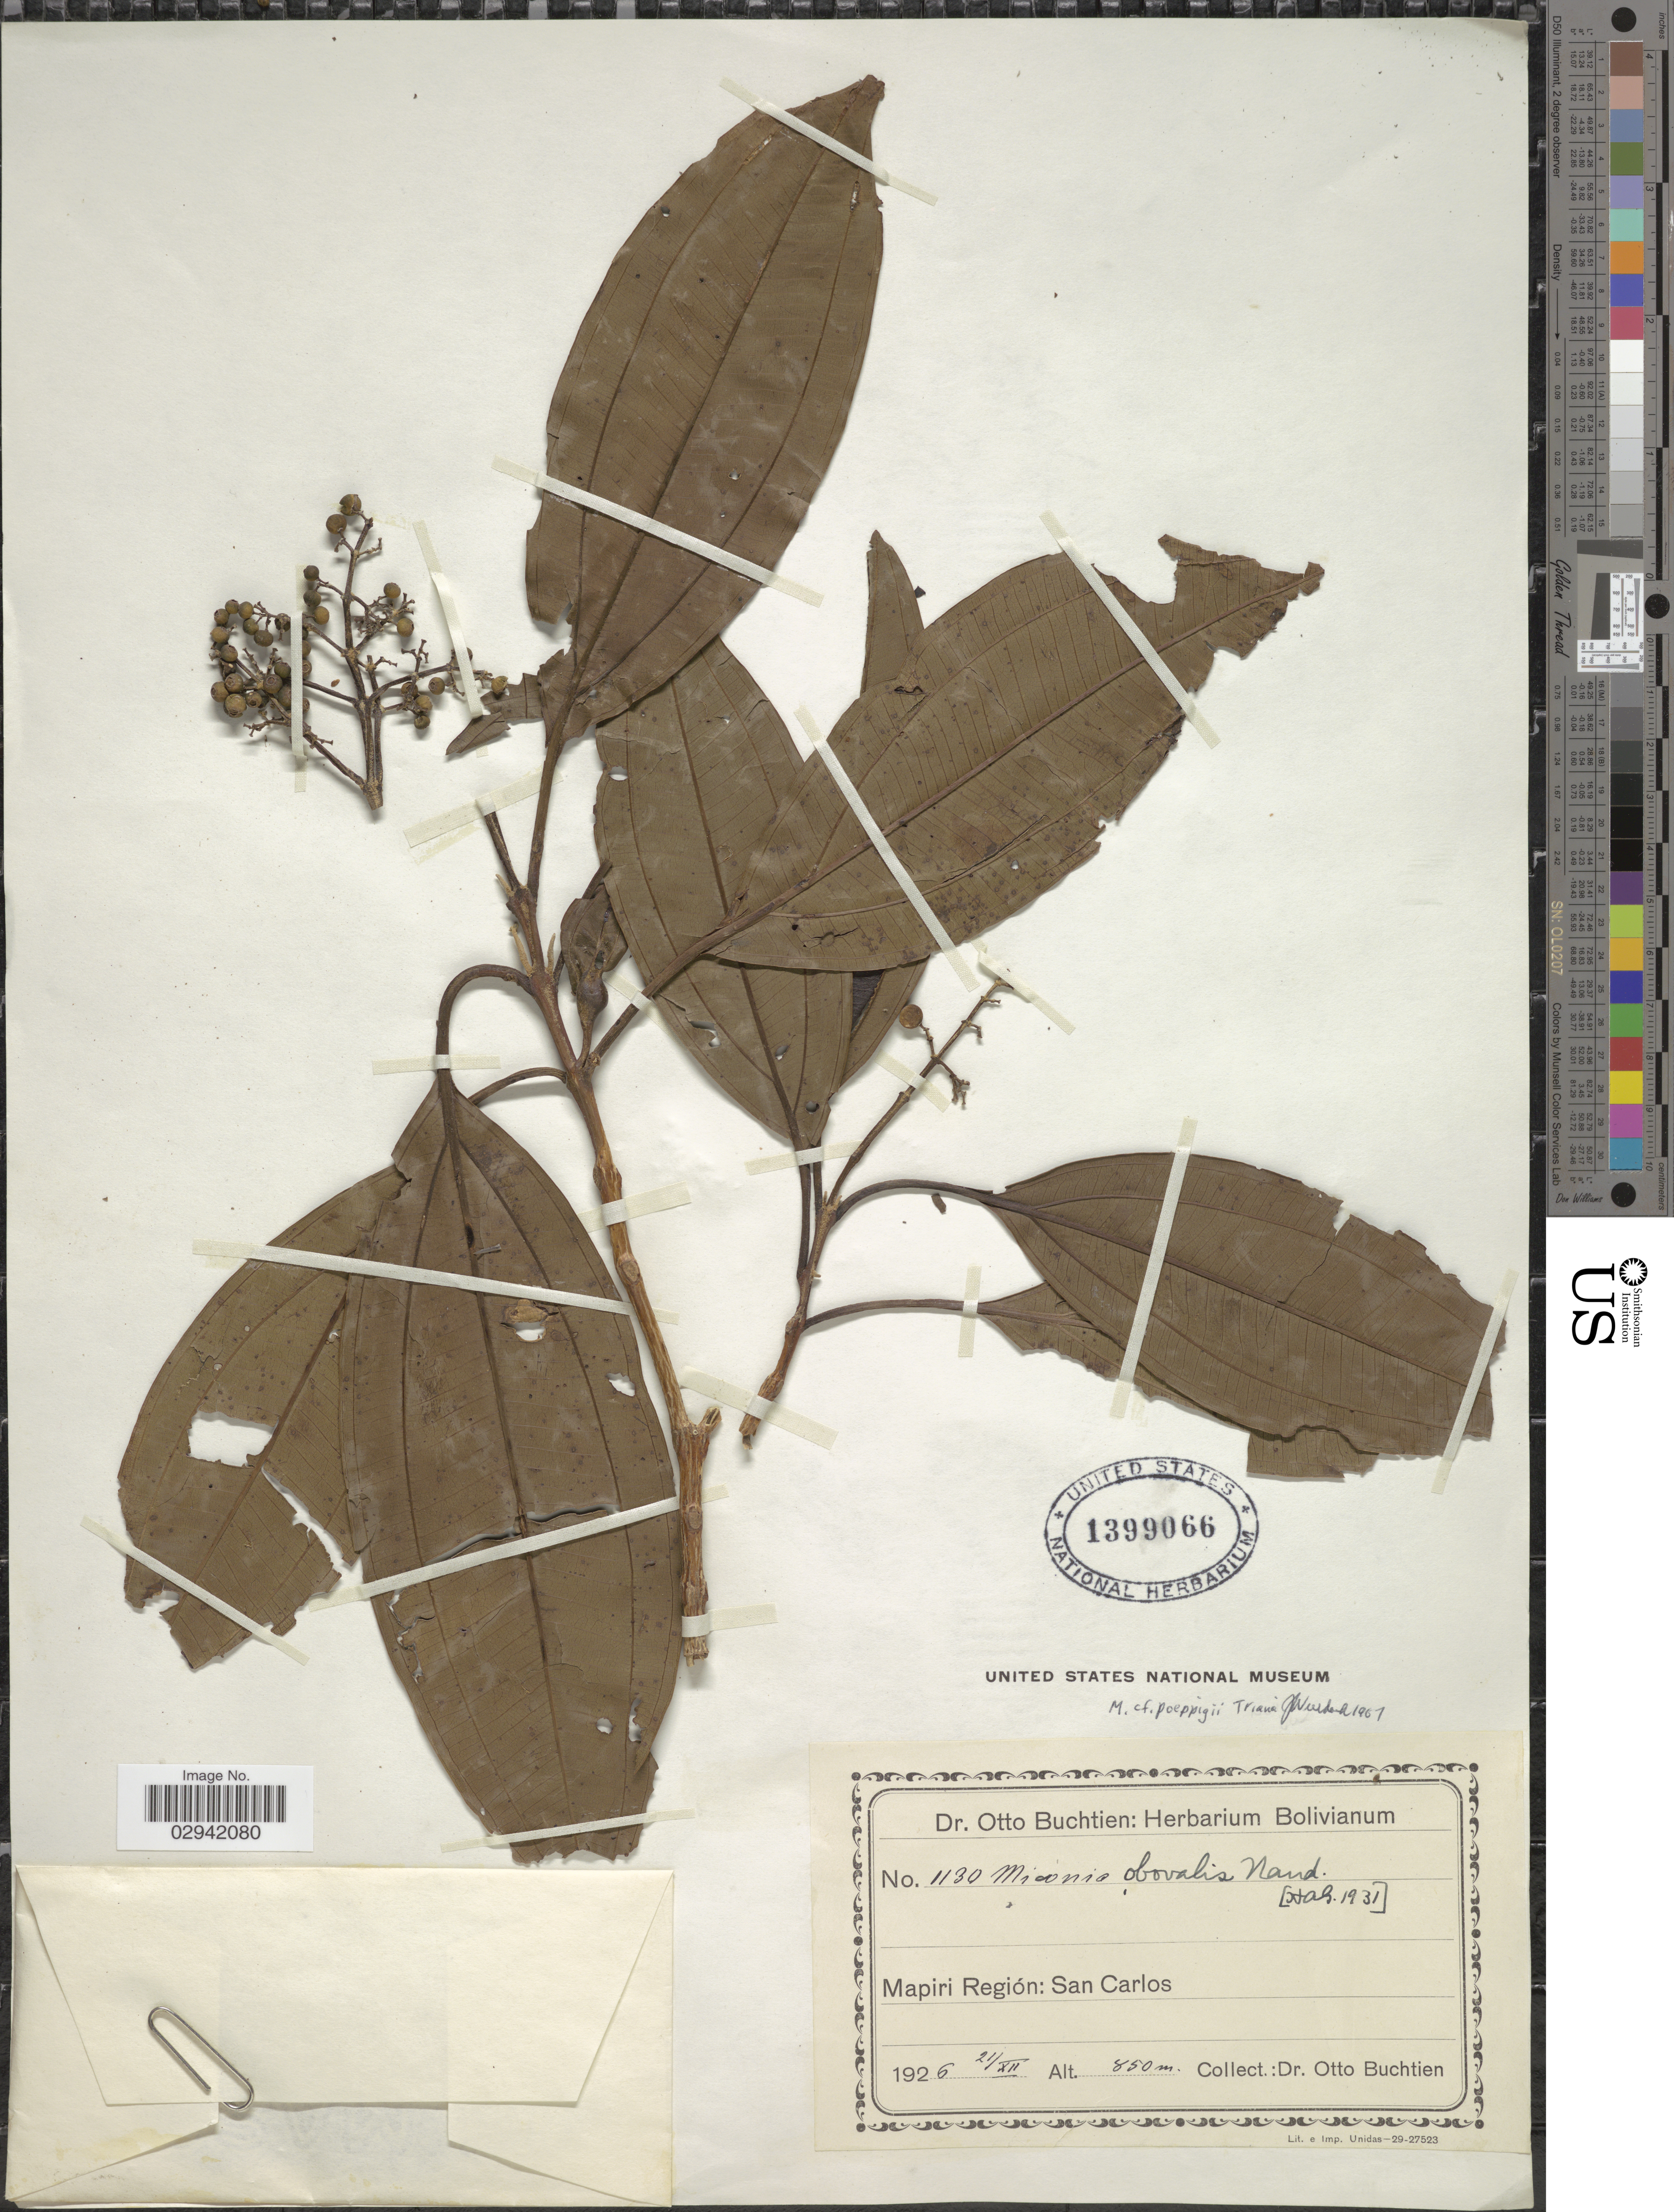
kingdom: Plantae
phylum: Tracheophyta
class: Magnoliopsida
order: Myrtales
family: Melastomataceae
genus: Miconia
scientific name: Miconia poeppigii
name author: Triana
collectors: O. Buchtien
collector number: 1130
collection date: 1926-12-21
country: Bolivia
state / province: La Paz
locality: Mapiri Región: San Carlos.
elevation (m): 850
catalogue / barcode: US 1399066